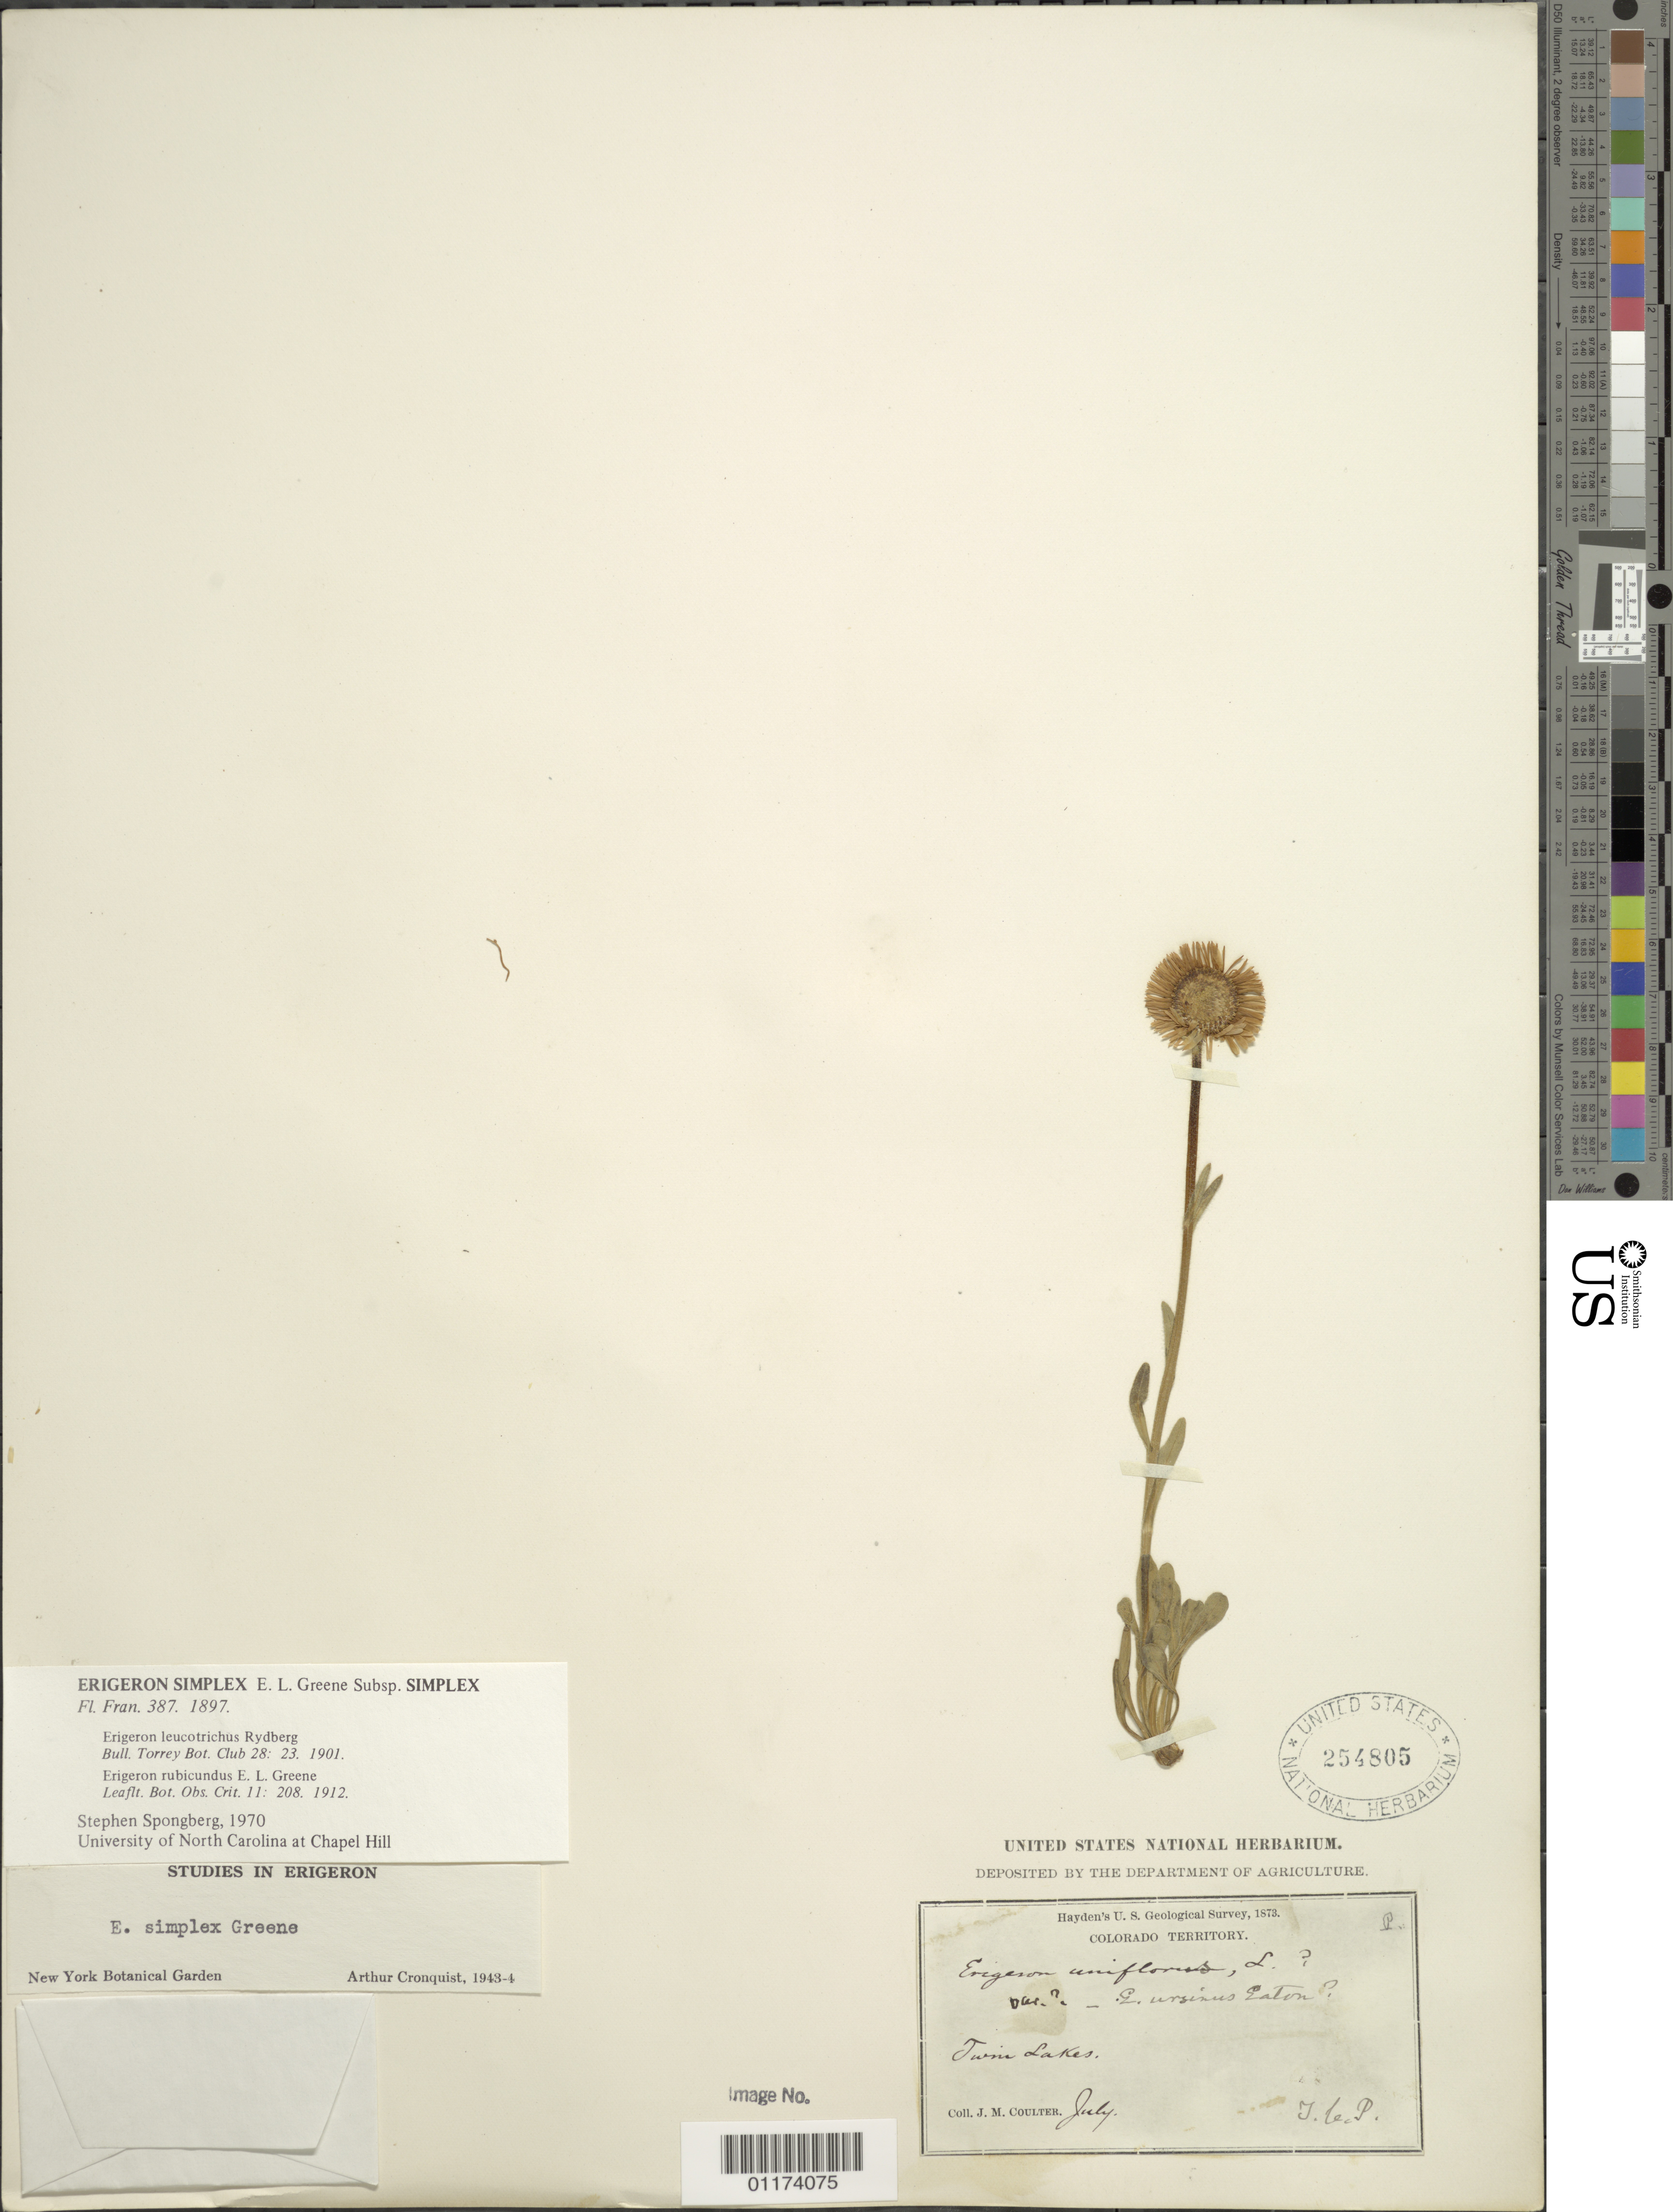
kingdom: Plantae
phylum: Tracheophyta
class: Magnoliopsida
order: Asterales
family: Asteraceae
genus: Erigeron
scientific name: Erigeron simplex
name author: Greene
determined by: Cronquist, A. J.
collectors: J. M. Coulter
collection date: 1873-07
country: United States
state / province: Colorado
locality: Twin Lakes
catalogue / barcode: US 254805